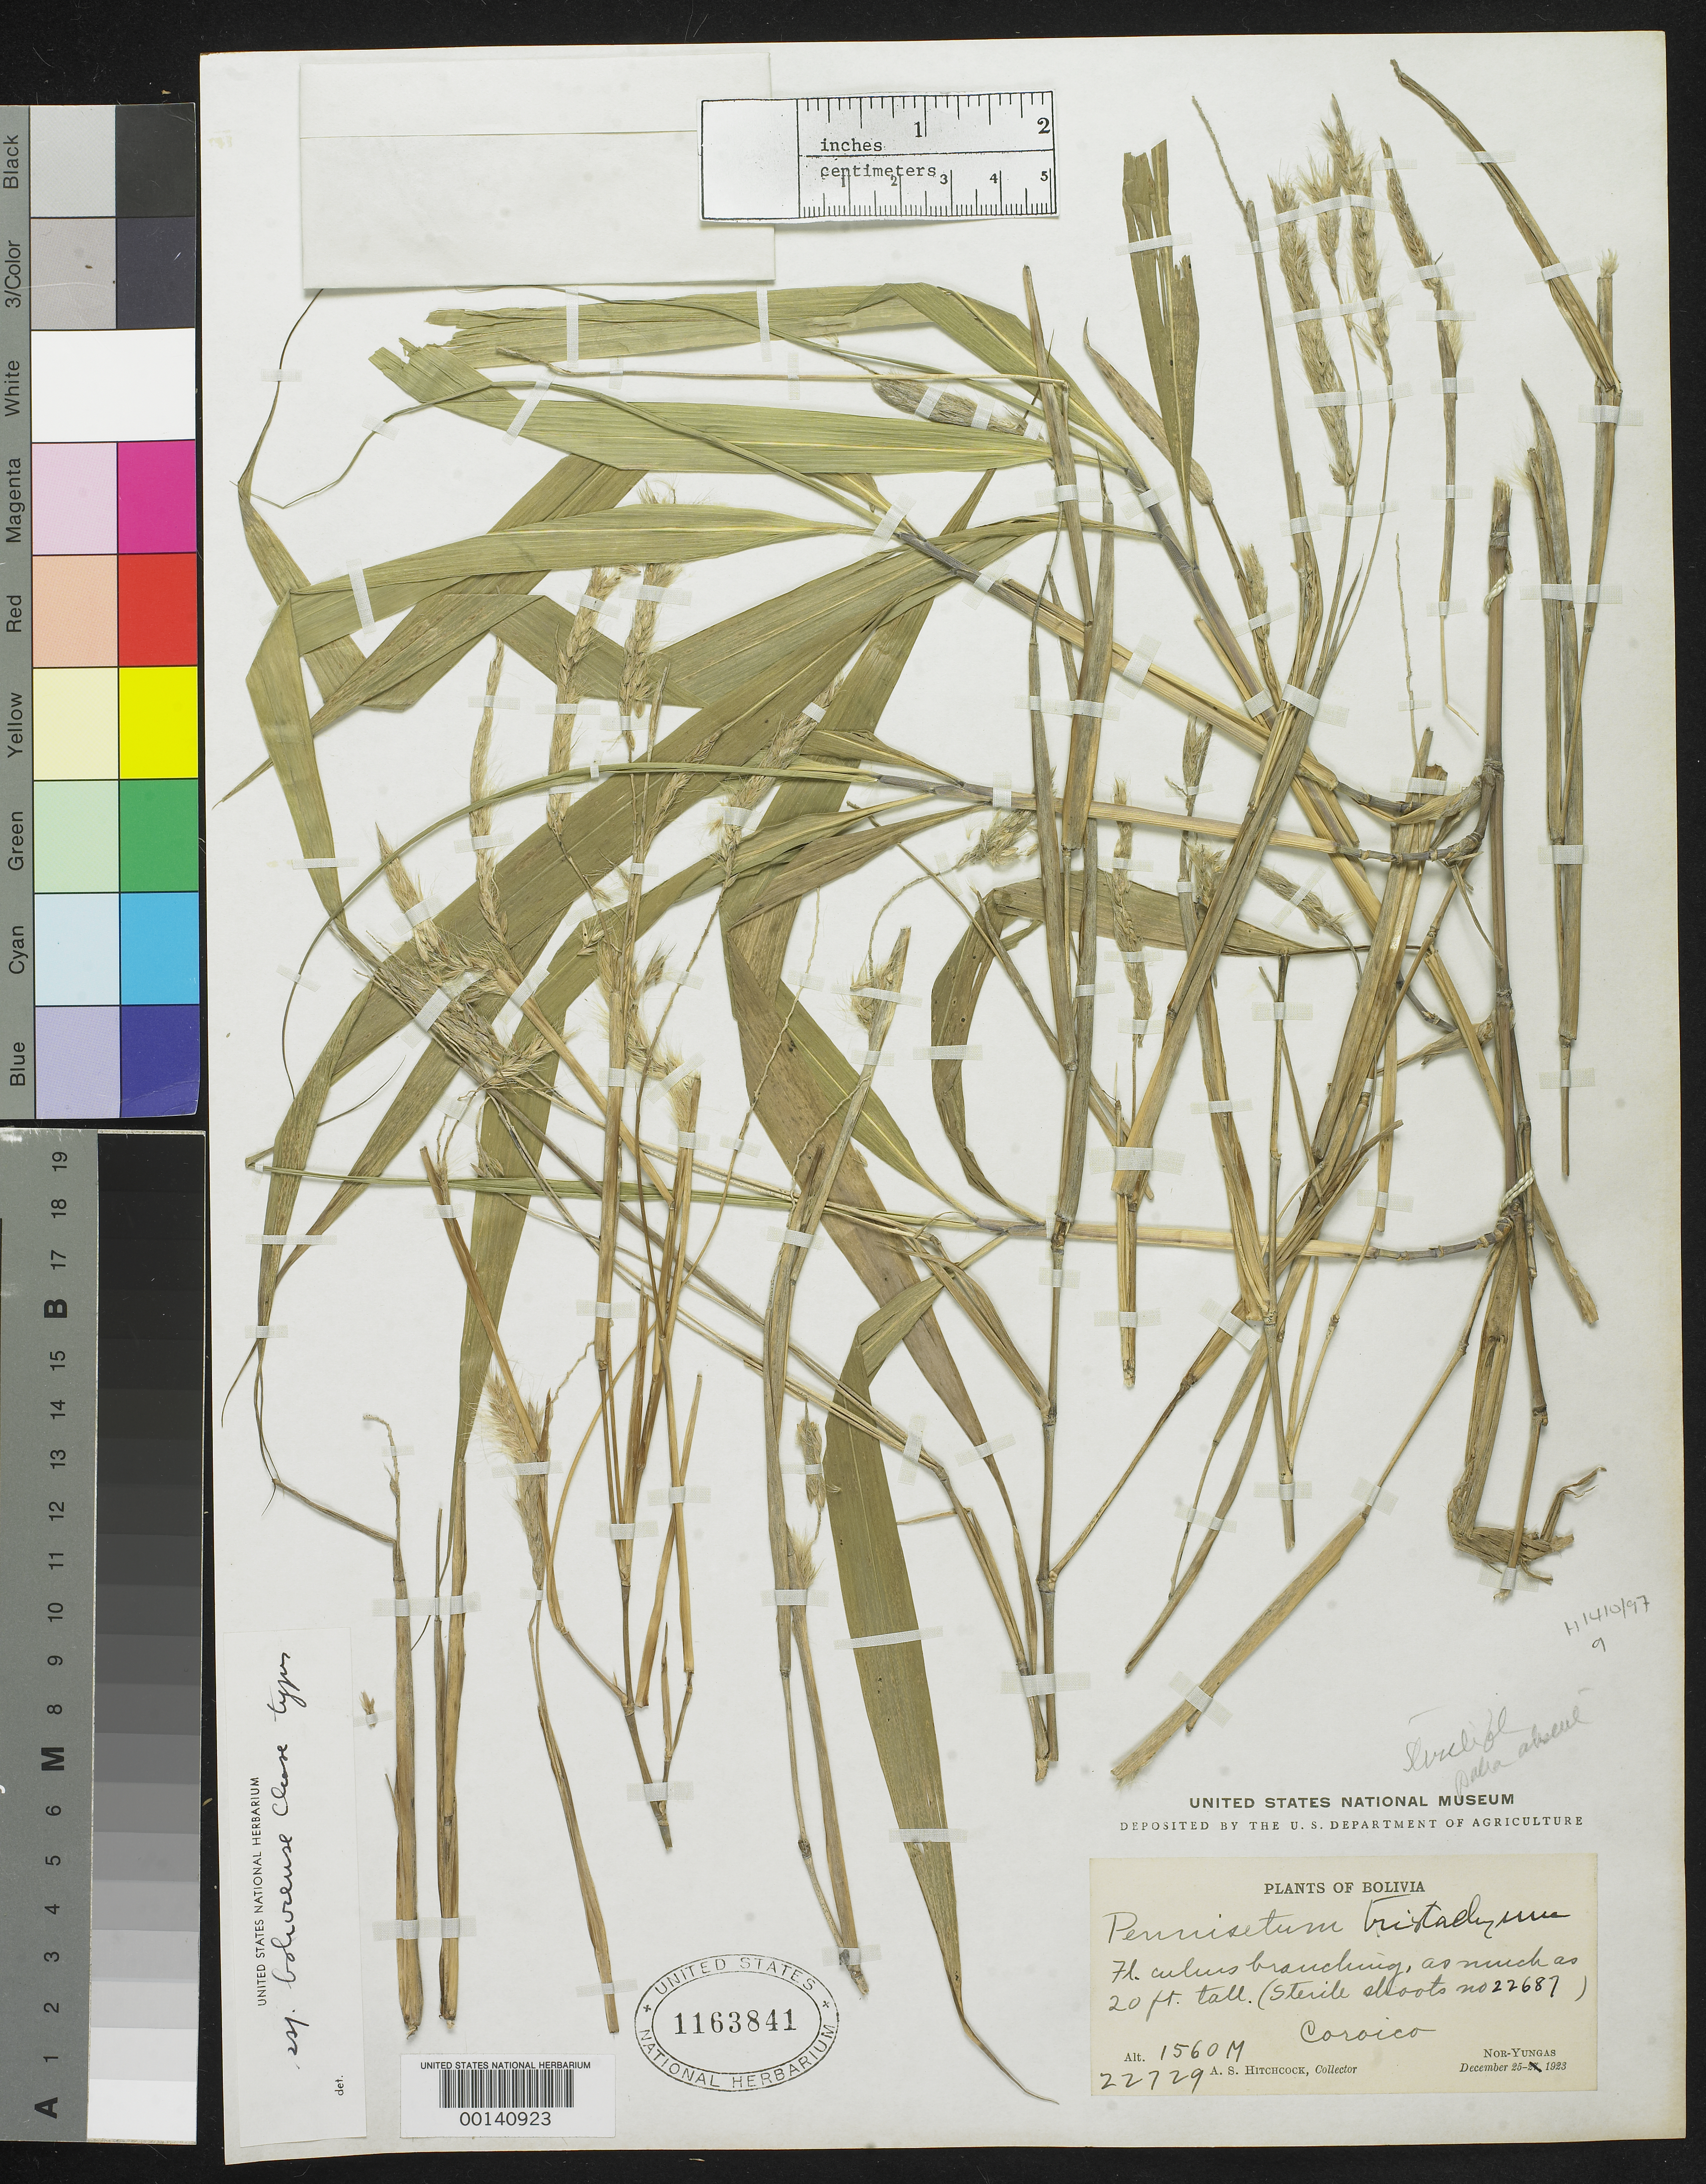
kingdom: Plantae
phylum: Tracheophyta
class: Liliopsida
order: Poales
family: Poaceae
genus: Pennisetum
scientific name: Pennisetum tristachyum subsp. boliviense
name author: Chase in Hitchc.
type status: Syntype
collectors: A. S. Hitchcock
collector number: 22729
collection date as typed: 25 Dec 1923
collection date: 1923-12-25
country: Bolivia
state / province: La Paz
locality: Nor-Yungas, Coroico.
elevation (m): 1560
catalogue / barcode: US 1163841